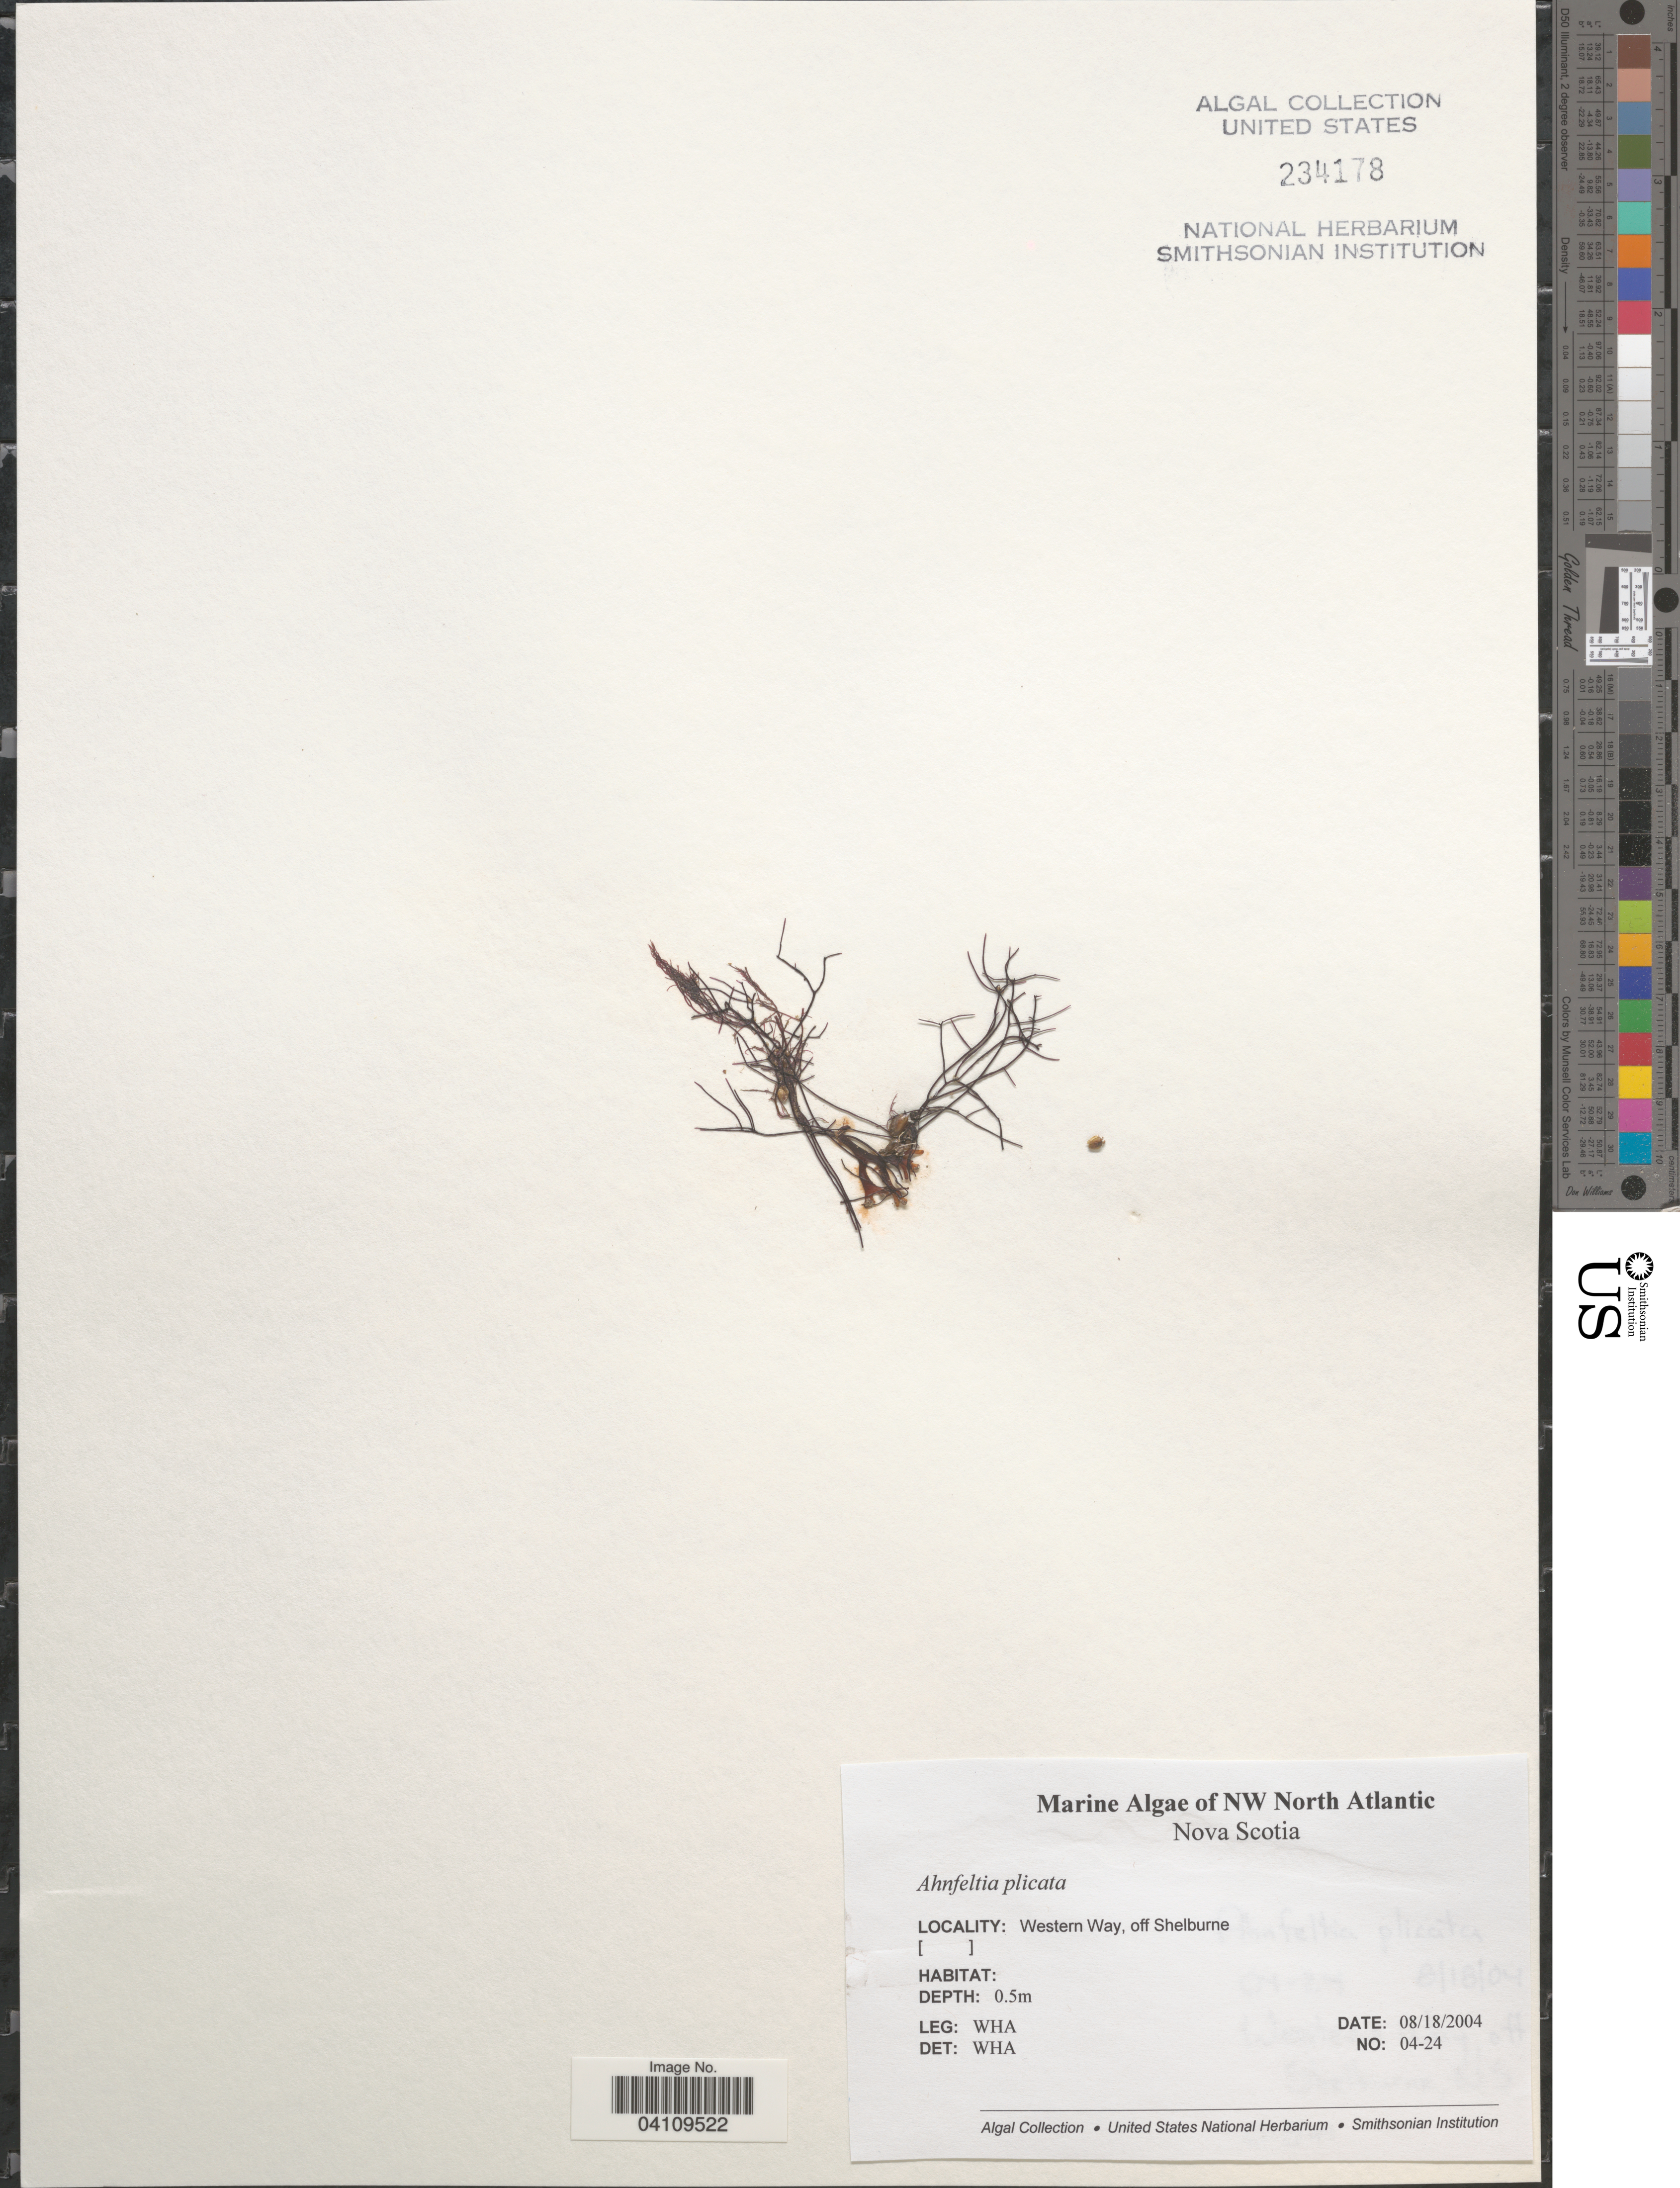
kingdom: Plantae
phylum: Rhodophyta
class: Florideophyceae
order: Ahnfeltiales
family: Ahnfeltiaceae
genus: Ahnfeltia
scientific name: Ahnfeltia plicata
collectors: W. H. Adey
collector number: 04-24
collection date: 2004-08-18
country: Canada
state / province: Nova Scotia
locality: NW North Atlantic. Western Way, off Shelburne.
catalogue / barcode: US 234178